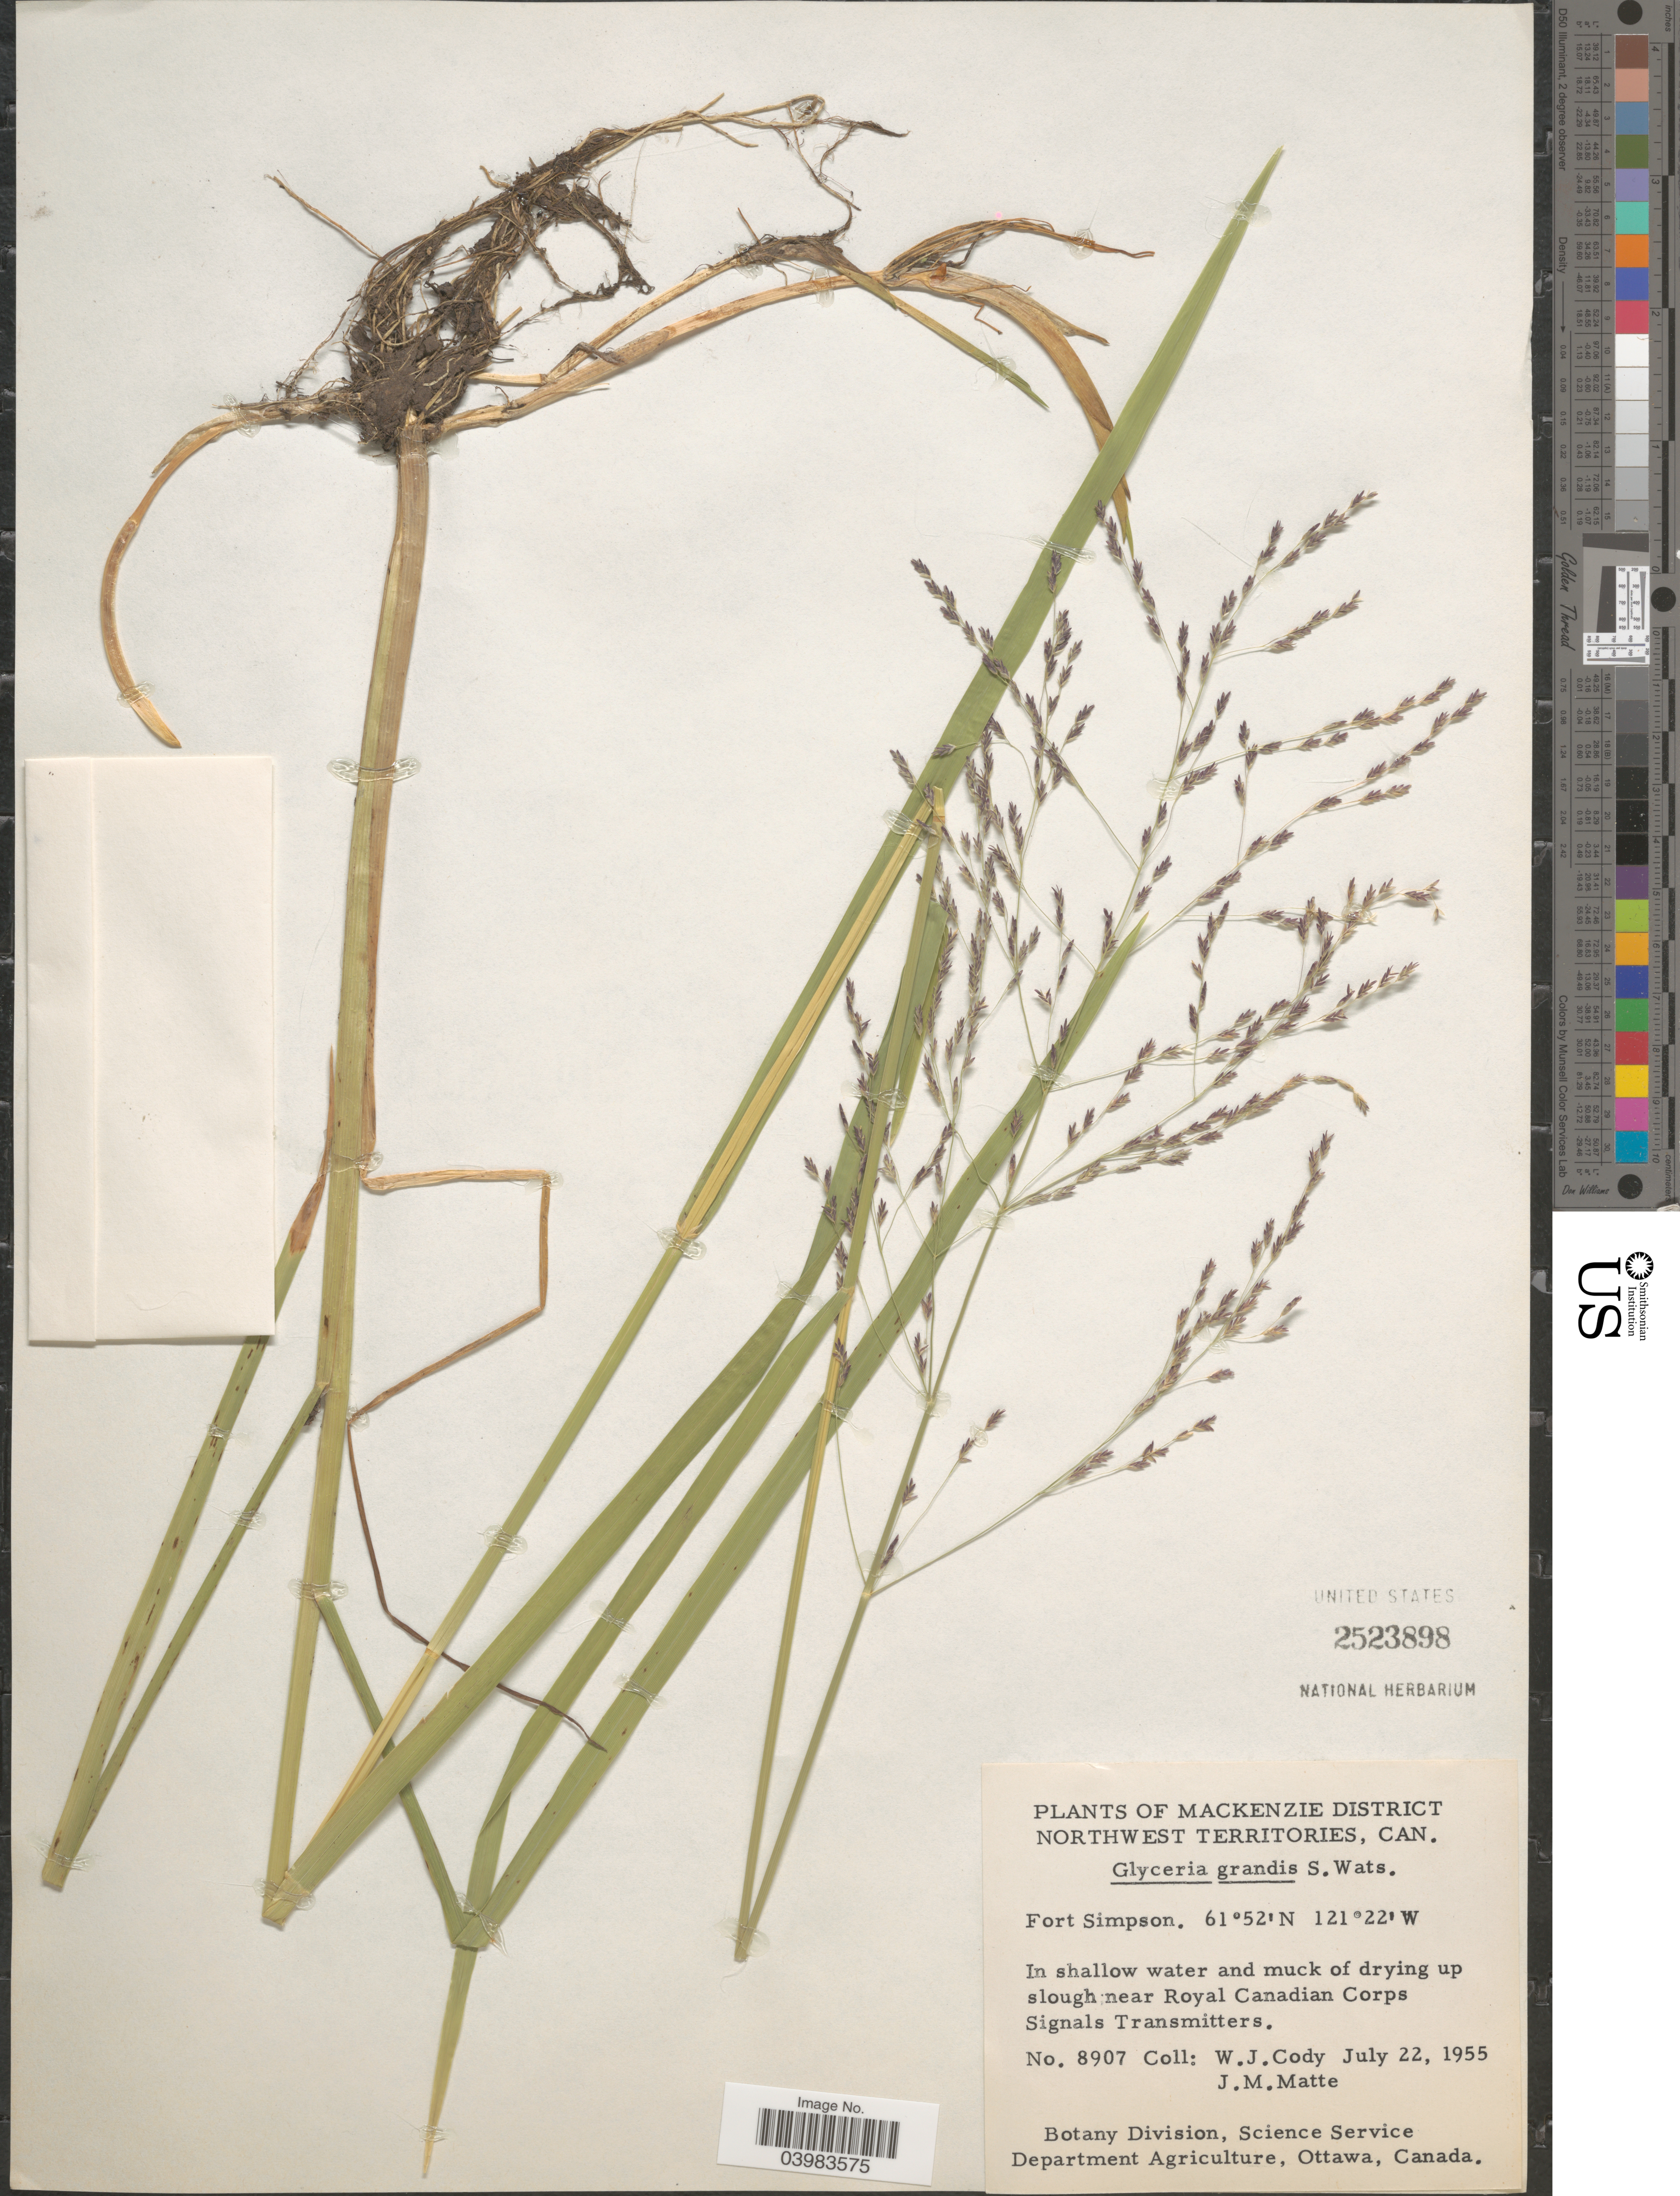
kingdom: Plantae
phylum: Tracheophyta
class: Liliopsida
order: Poales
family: Poaceae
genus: Glyceria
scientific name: Glyceria grandis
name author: S. Watson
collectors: W. Cody & J. Matte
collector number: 8907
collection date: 1955-07-22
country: Canada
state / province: Northwest Territories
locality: Mackenzie District. Fort Simpson. In shallow water and muck of drying up slough near Royal Canadian Corps Signals Transmitters.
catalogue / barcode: US 2523898